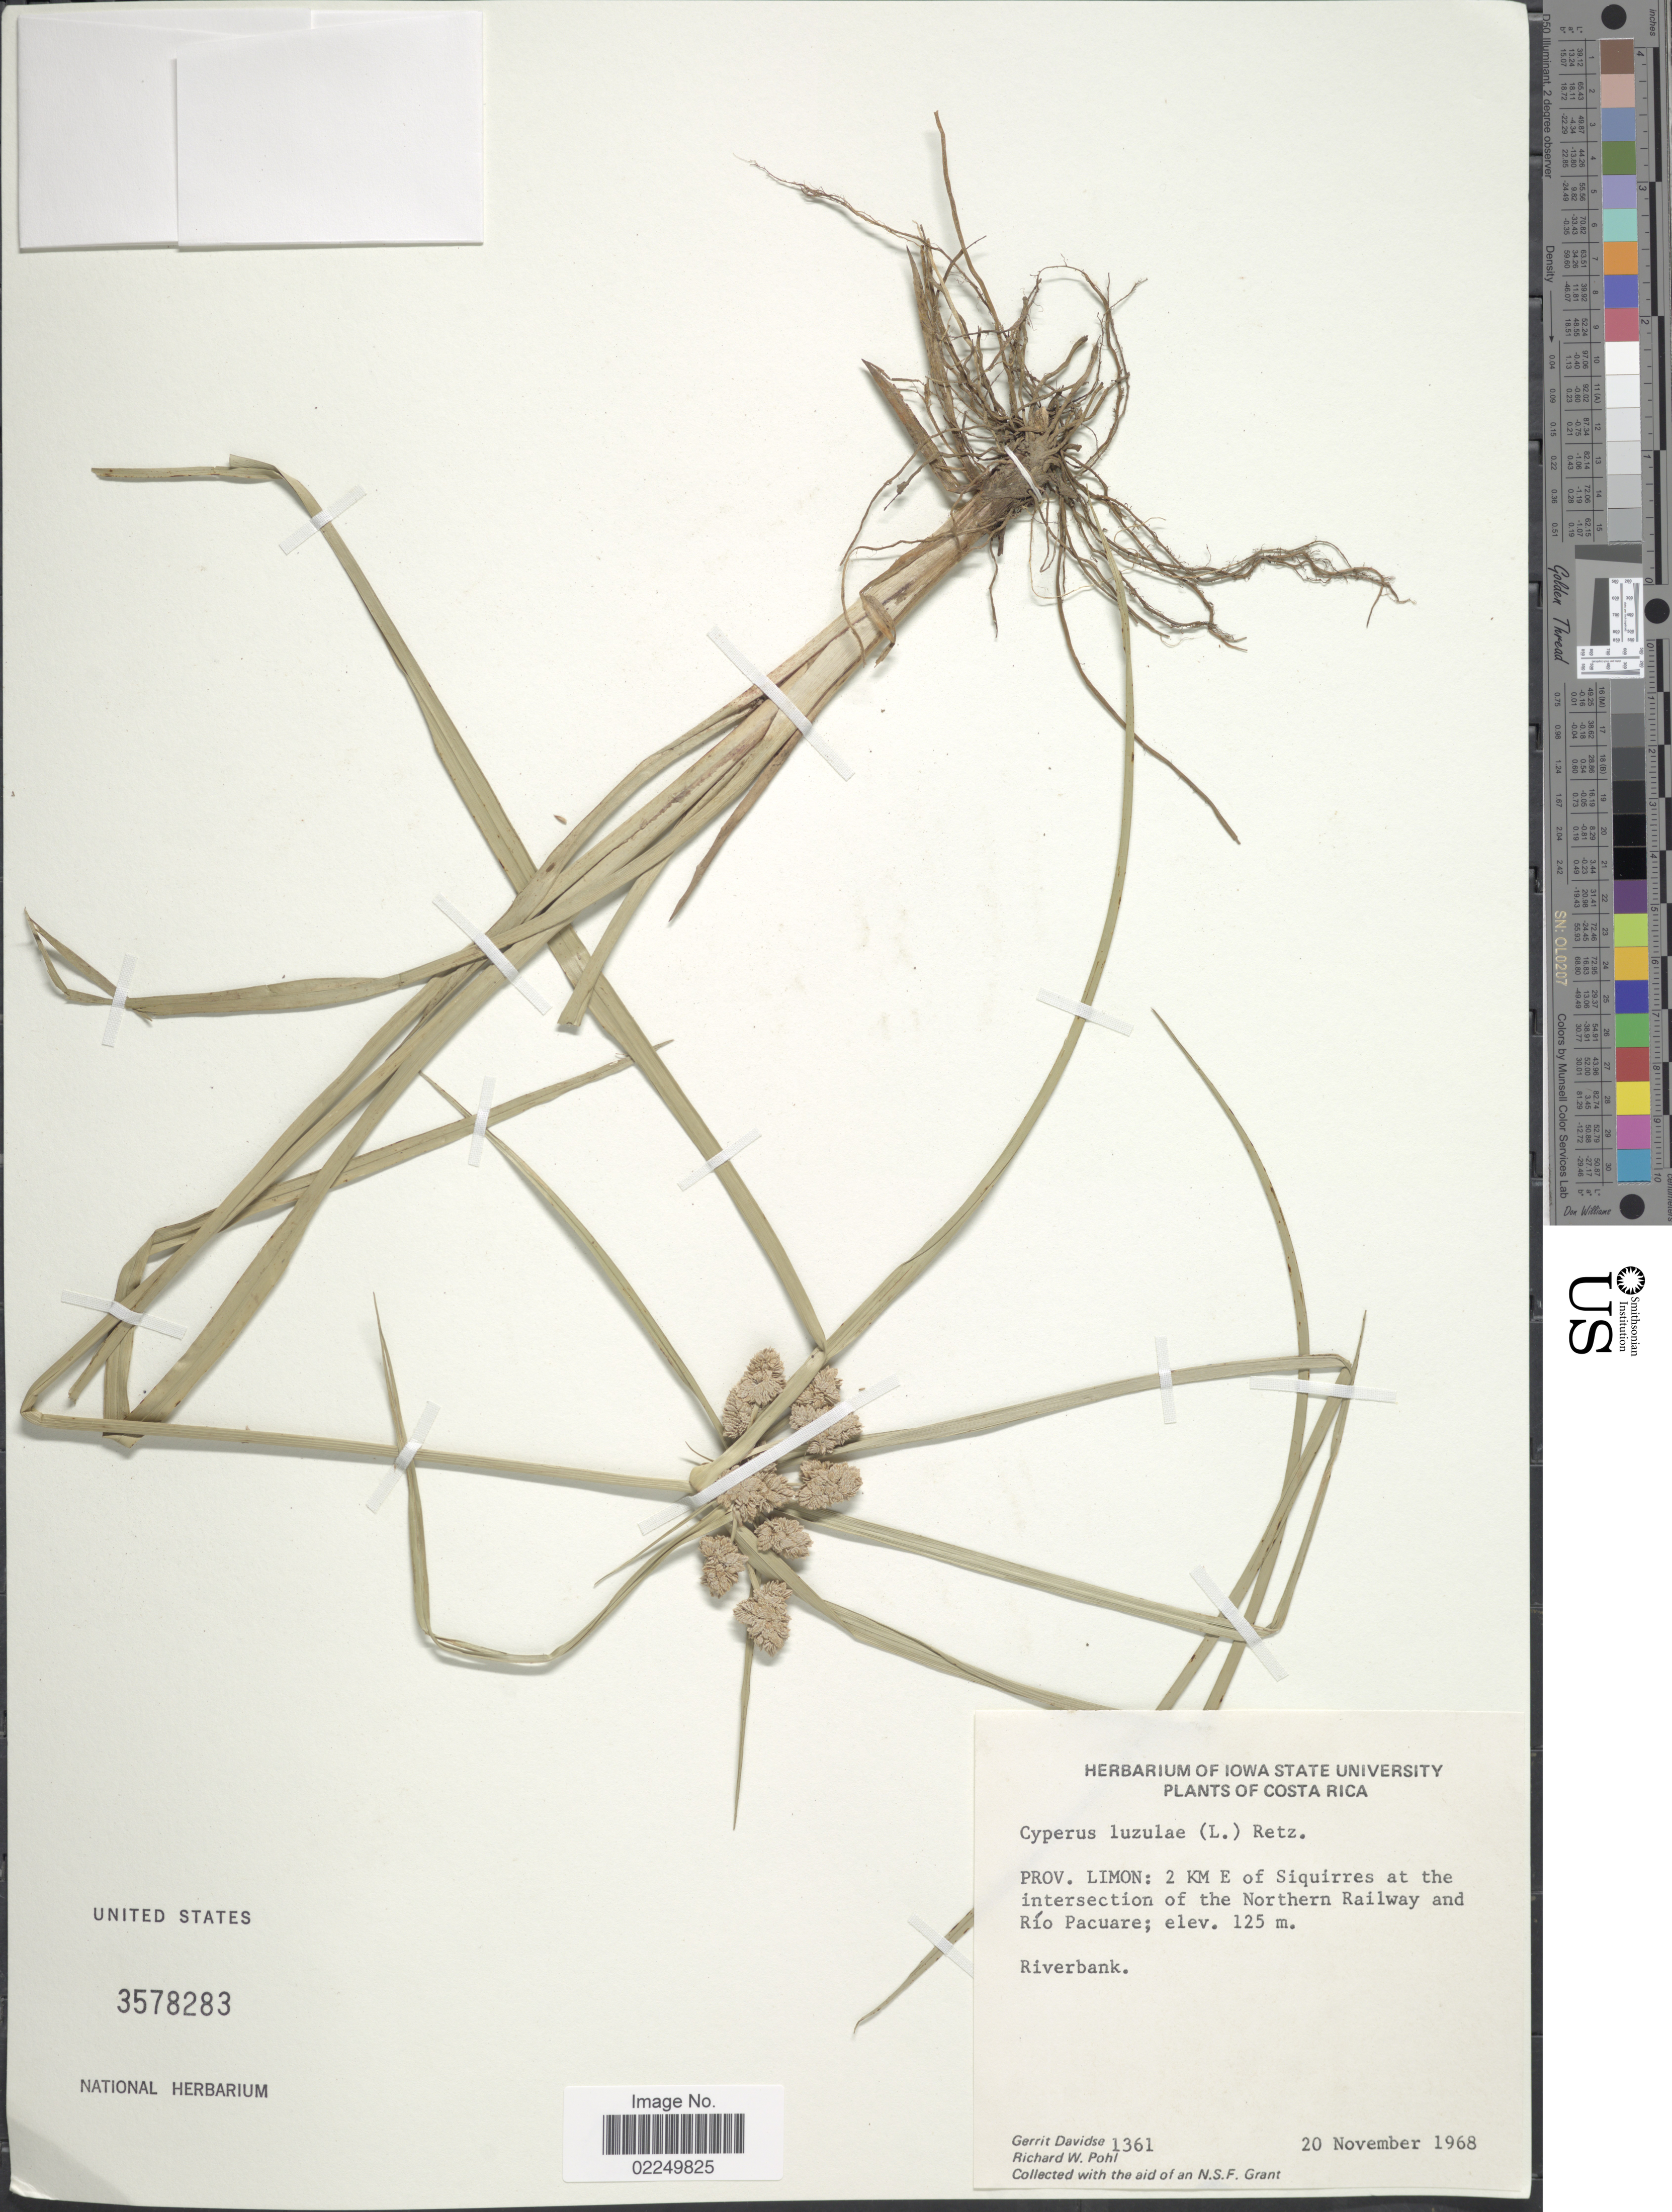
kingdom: Plantae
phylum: Tracheophyta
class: Liliopsida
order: Poales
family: Cyperaceae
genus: Cyperus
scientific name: Cyperus luzulae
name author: (L.) Rottb. ex Retz.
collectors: G. Davidse & R. W. Pohl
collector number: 1361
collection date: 1968-11-20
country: Costa Rica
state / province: Limón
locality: Prov. Limon: 2 km E of Siquirres at the intersection of the Northern Railway and Rio Pacuare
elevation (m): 125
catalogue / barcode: US 3578283